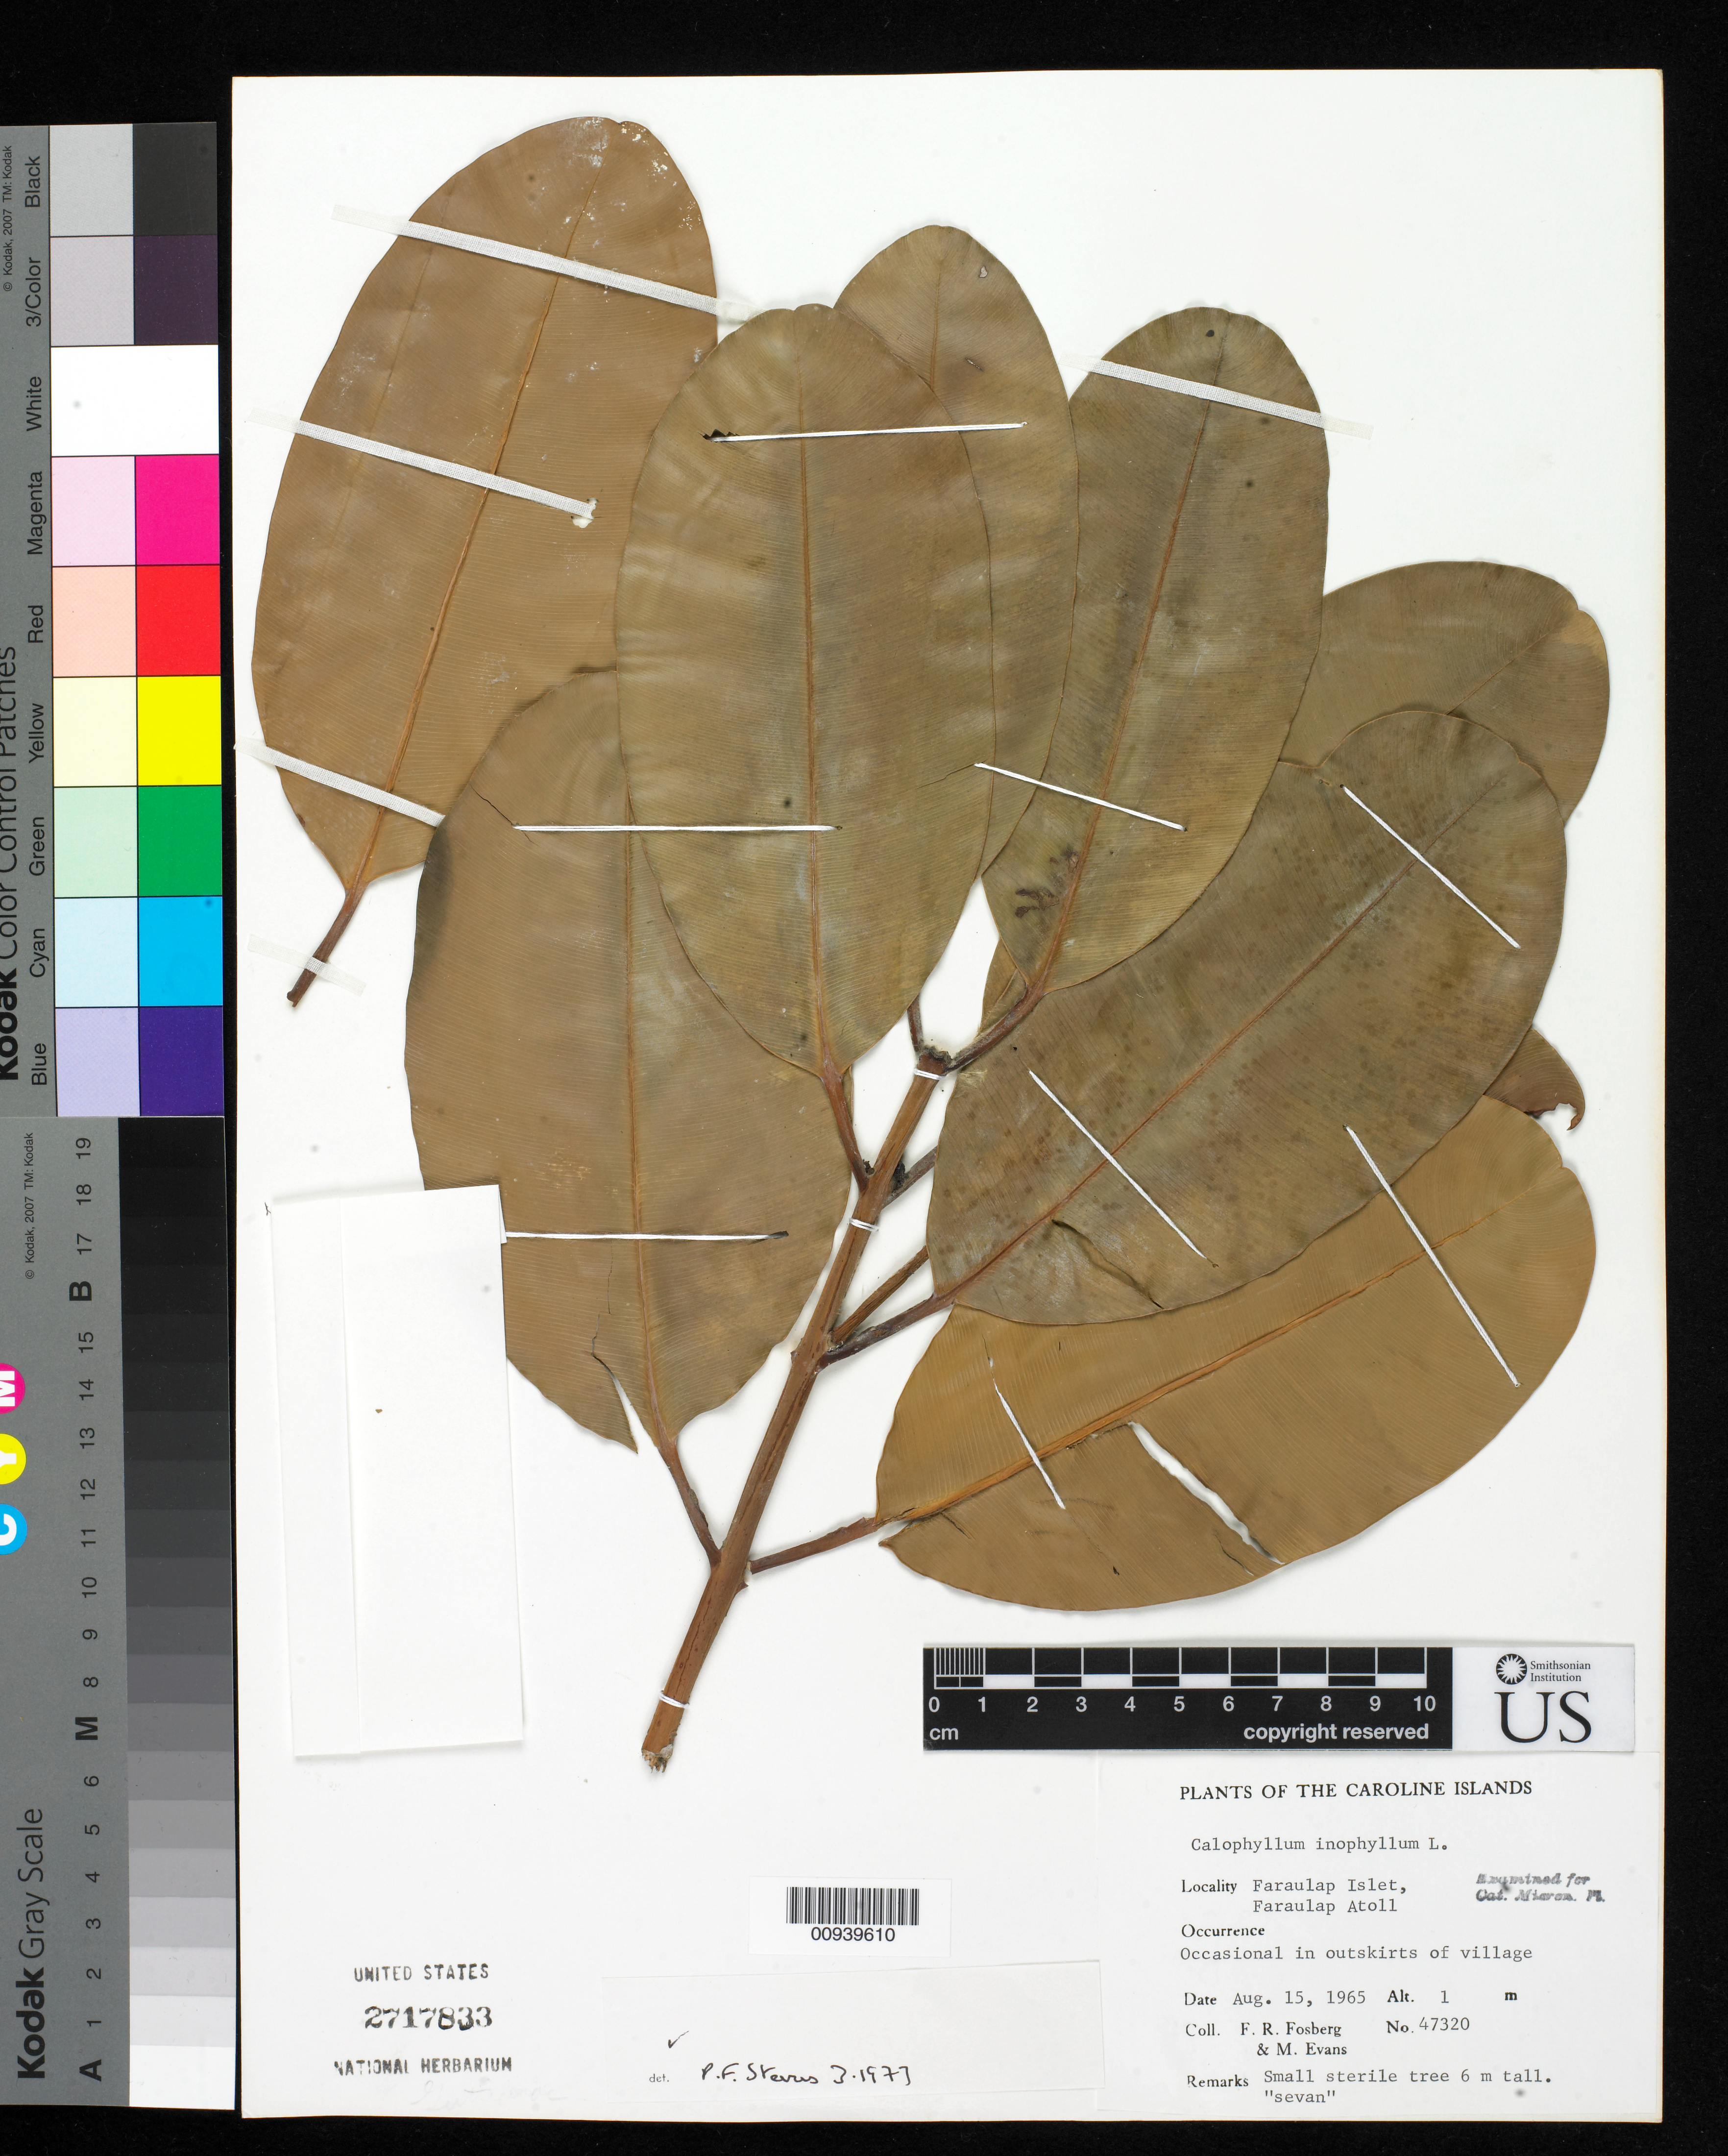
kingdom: Plantae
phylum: Tracheophyta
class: Magnoliopsida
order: Malpighiales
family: Calophyllaceae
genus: Calophyllum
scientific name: Calophyllum inophyllum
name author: L.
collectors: F. R. Fosberg & M. Evans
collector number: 47320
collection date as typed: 15 Aug 1965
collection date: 1965-08-15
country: Micronesia, Federated States of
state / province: Yap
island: Faraulep Atoll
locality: Faraulep Islet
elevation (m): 1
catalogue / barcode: US 2717833